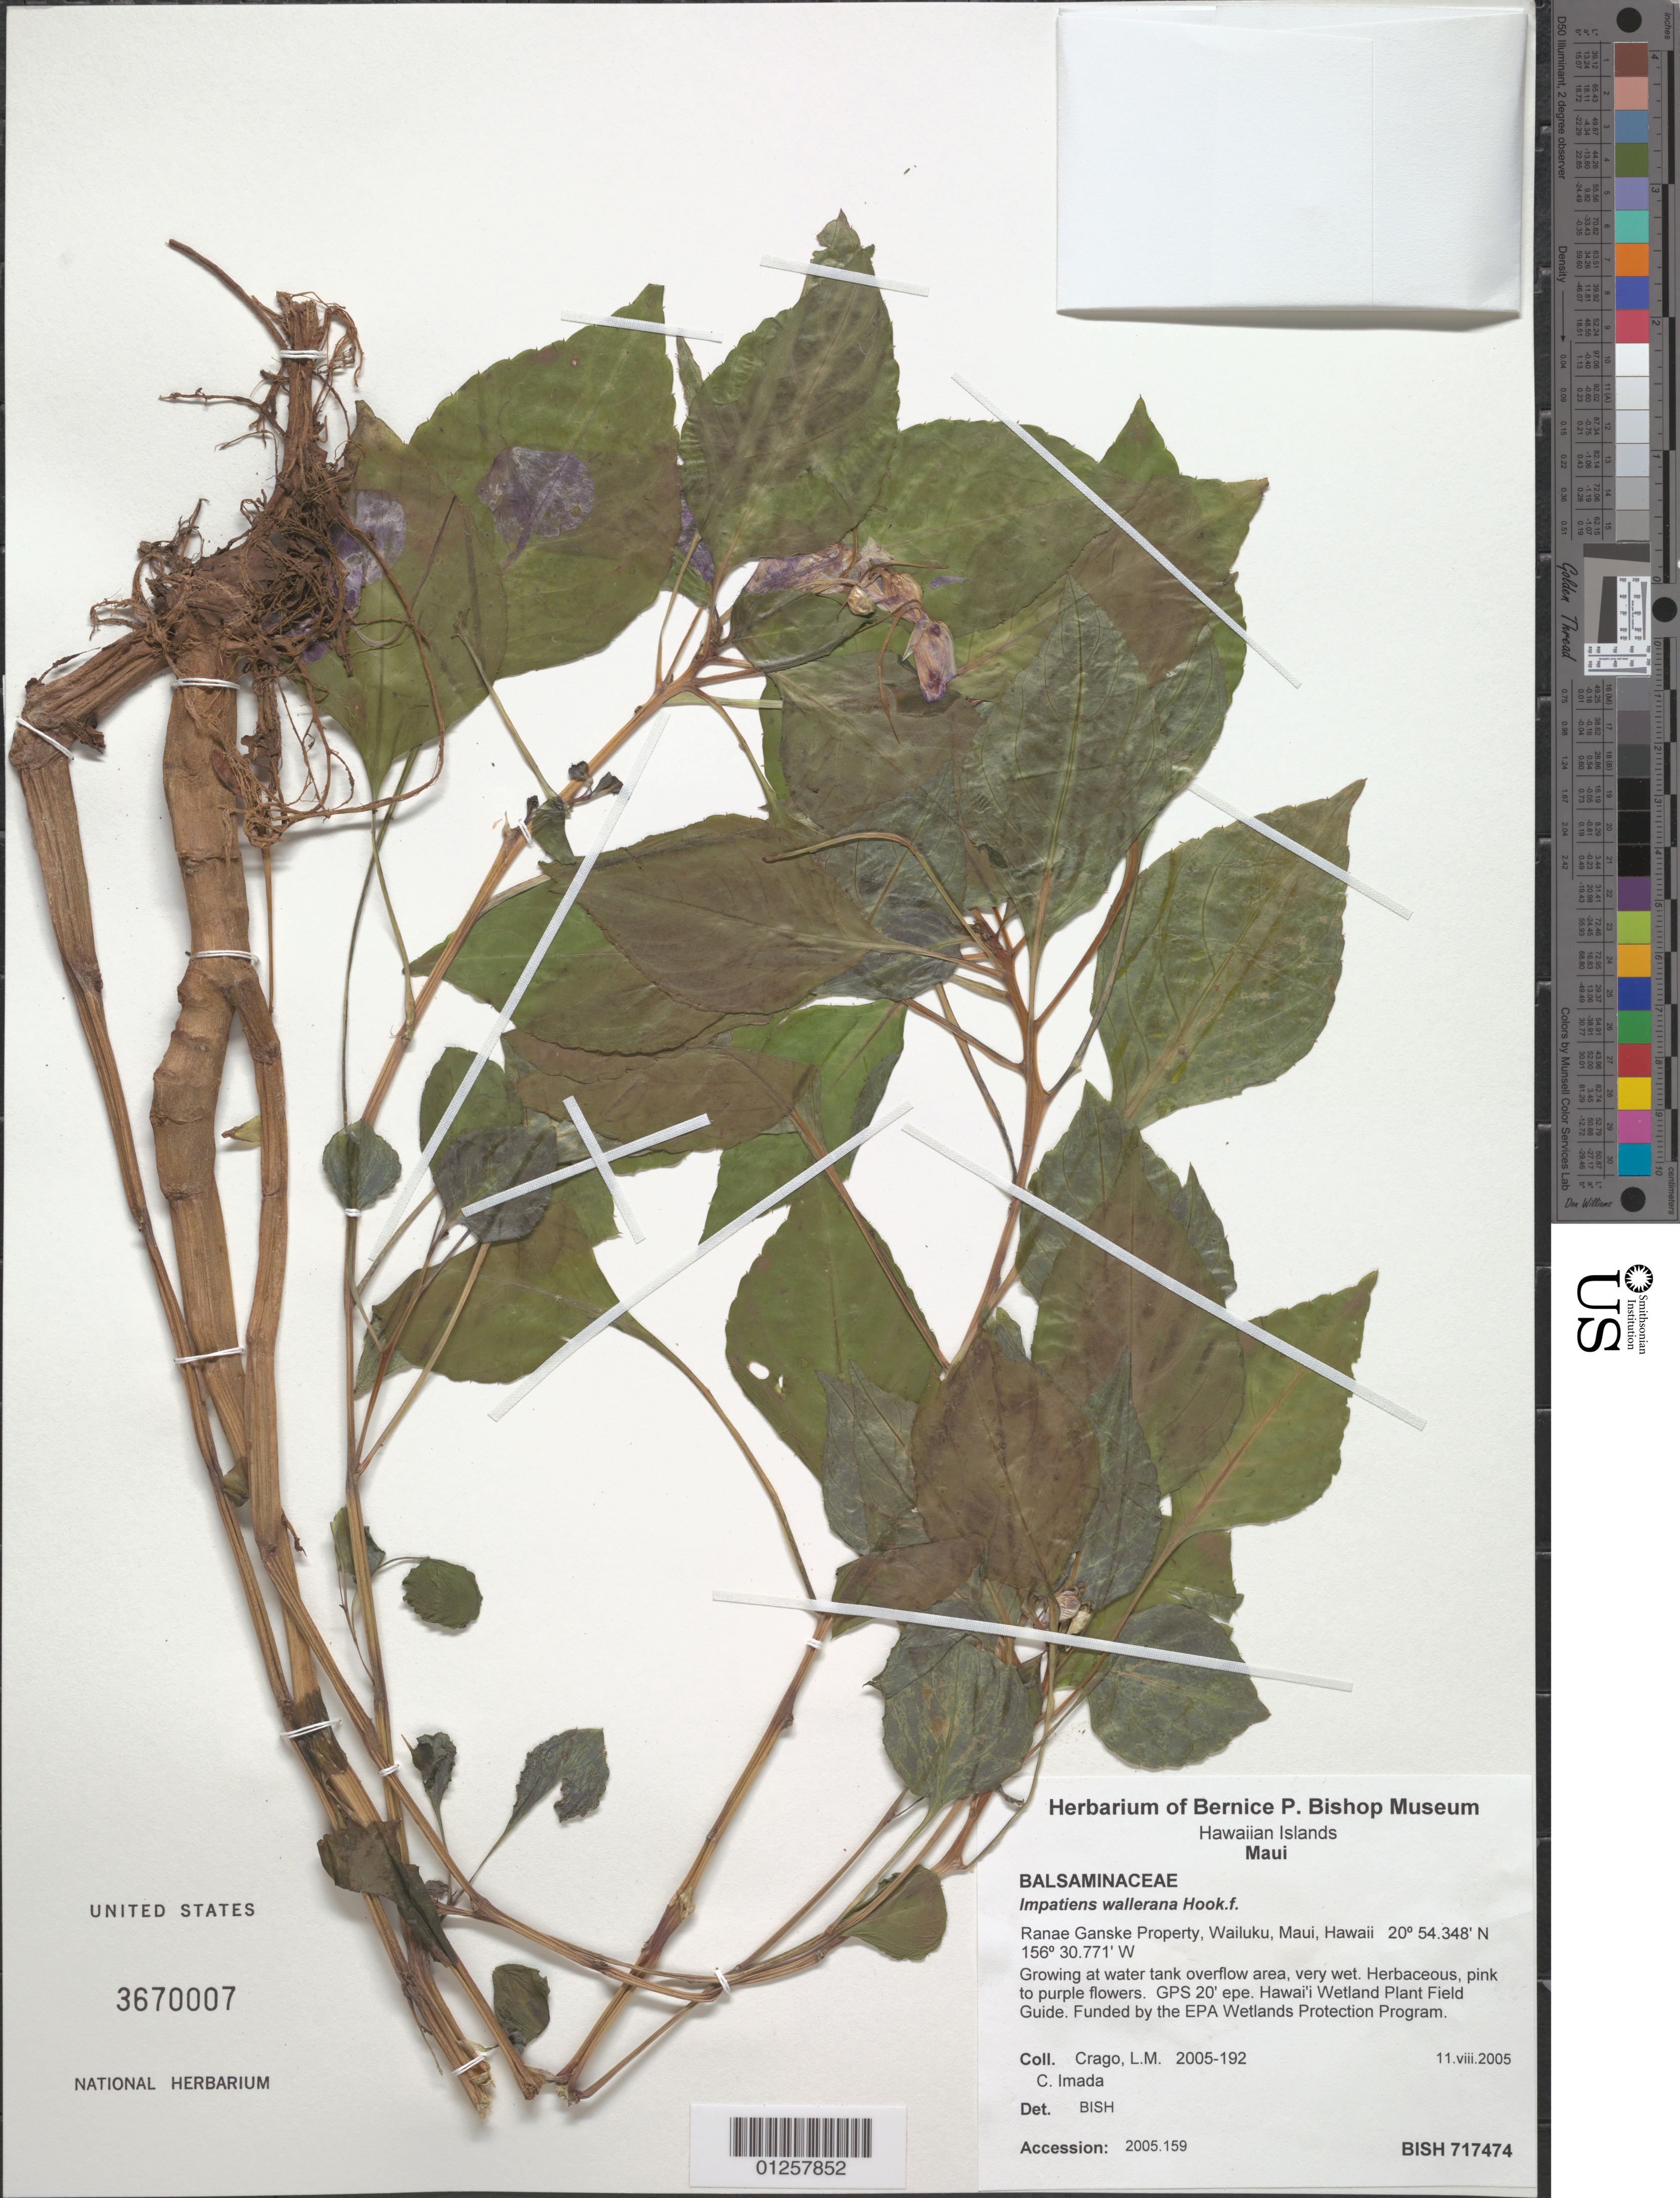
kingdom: Plantae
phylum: Tracheophyta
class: Magnoliopsida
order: Ericales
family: Balsaminaceae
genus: Impatiens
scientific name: Impatiens walleriana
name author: Hook. f.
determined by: BISH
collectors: L. Crago & C. Imada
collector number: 2005-198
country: United States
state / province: Hawaii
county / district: Maui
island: Maui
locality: Ranae Ganske Property, Wailuku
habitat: Growing at water tank overflow area, very wet.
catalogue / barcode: US 3670007